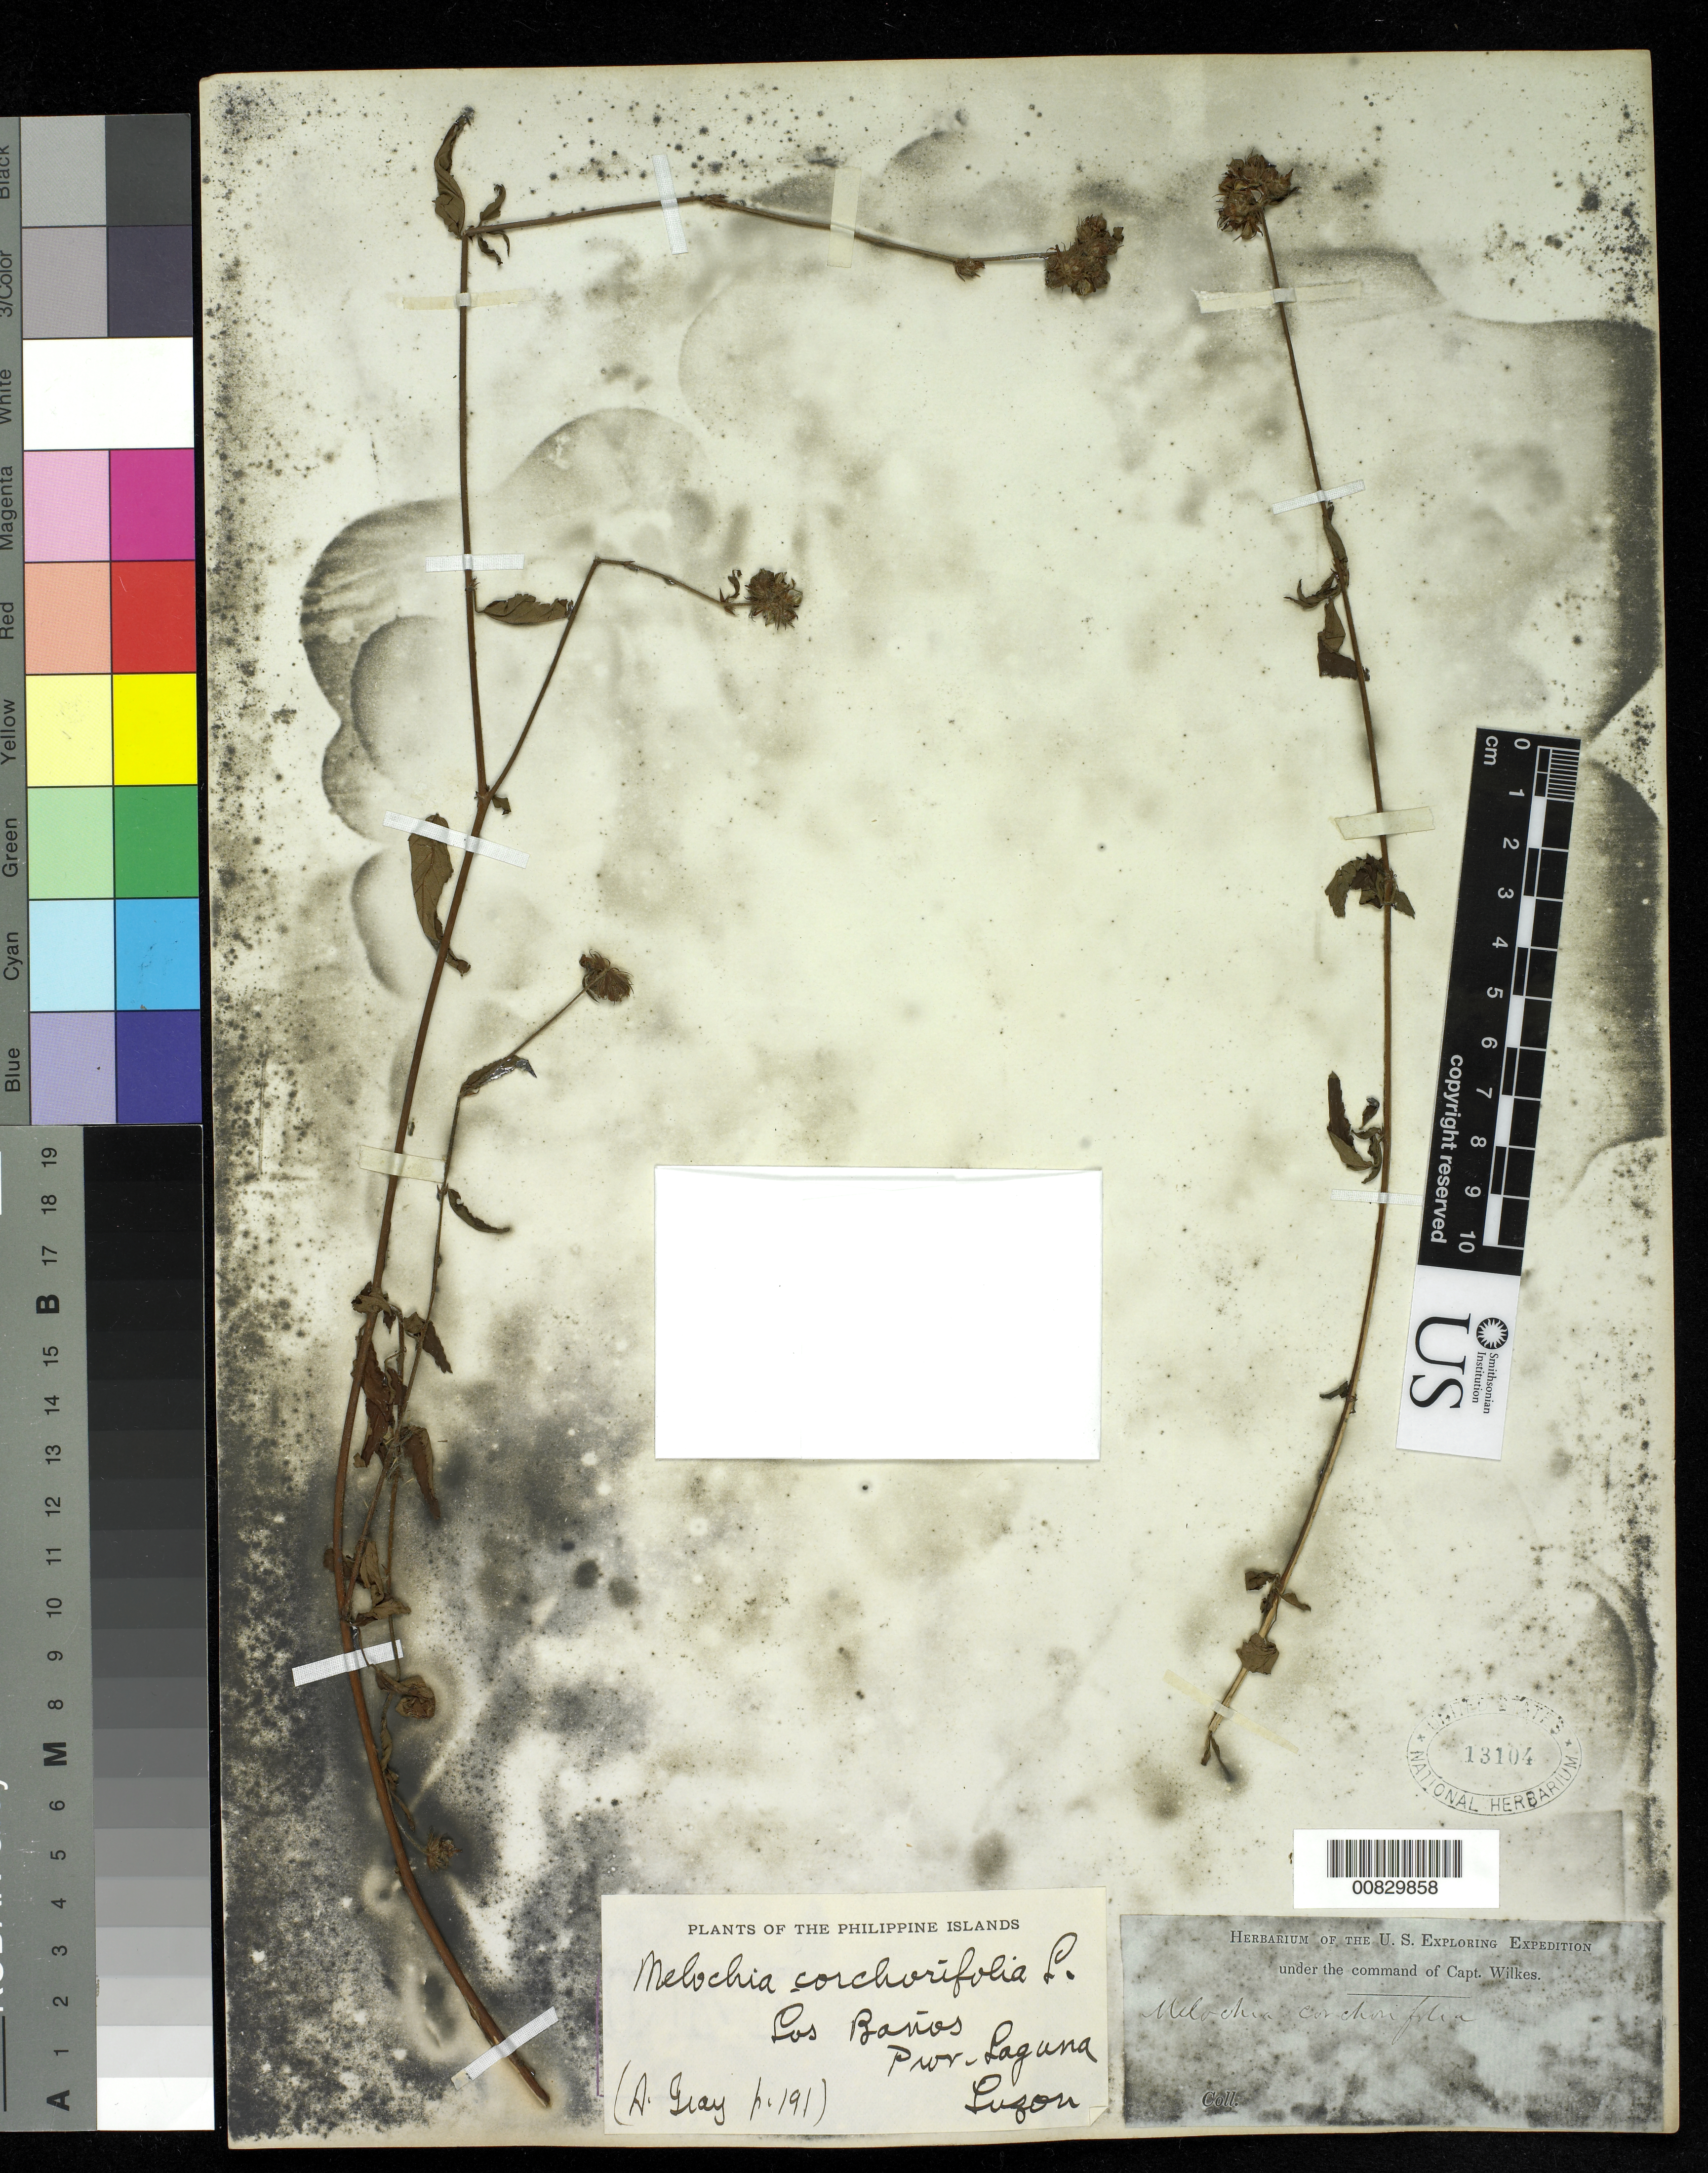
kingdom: Plantae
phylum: Tracheophyta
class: Magnoliopsida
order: Malvales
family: Malvaceae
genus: Melochia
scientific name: Melochia corchorifolia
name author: L.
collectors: Wilkes Explor. Exped.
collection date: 1838/1842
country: Philippines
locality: Los Banos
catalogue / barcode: US 13104